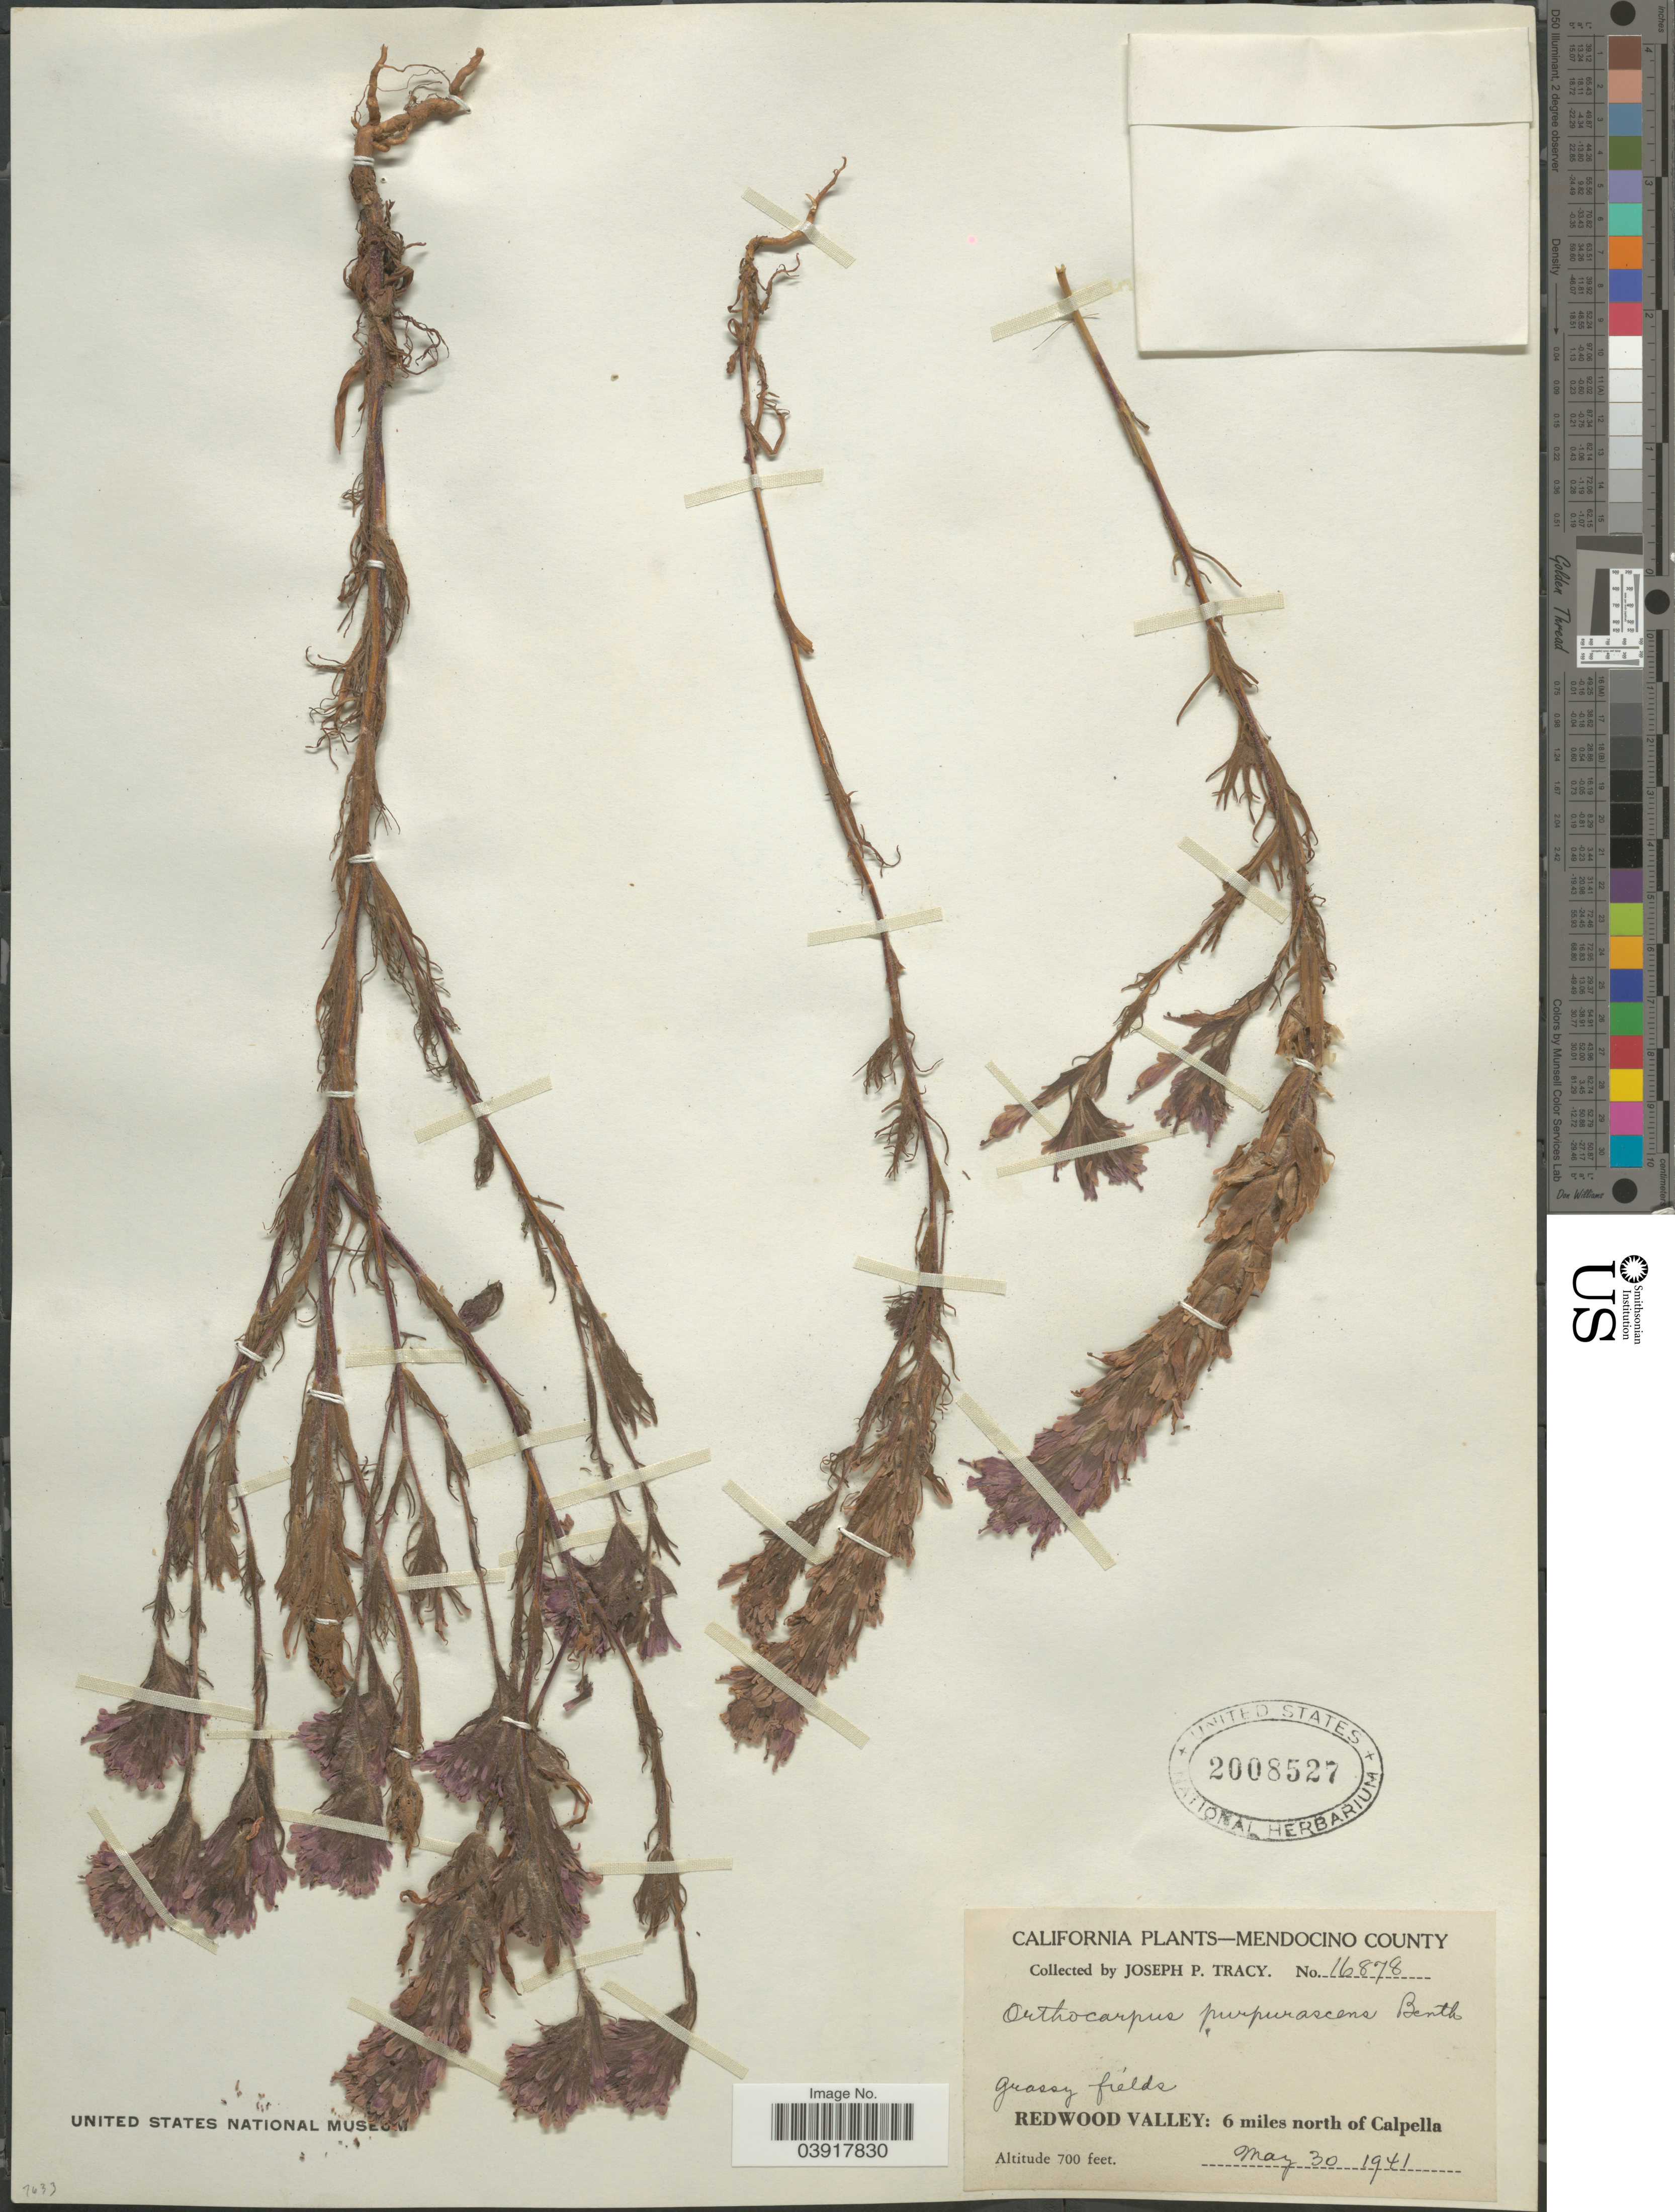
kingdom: Plantae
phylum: Tracheophyta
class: Magnoliopsida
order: Lamiales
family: Orobanchaceae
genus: Orthocarpus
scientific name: Orthocarpus purpurascens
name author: Benth.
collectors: J. Tracy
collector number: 16878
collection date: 1941-05-30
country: United States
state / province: California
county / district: Mendocino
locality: Mendocino County. Redwood Valley: 6 miles north of Calpella.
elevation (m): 213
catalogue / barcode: US 2008527